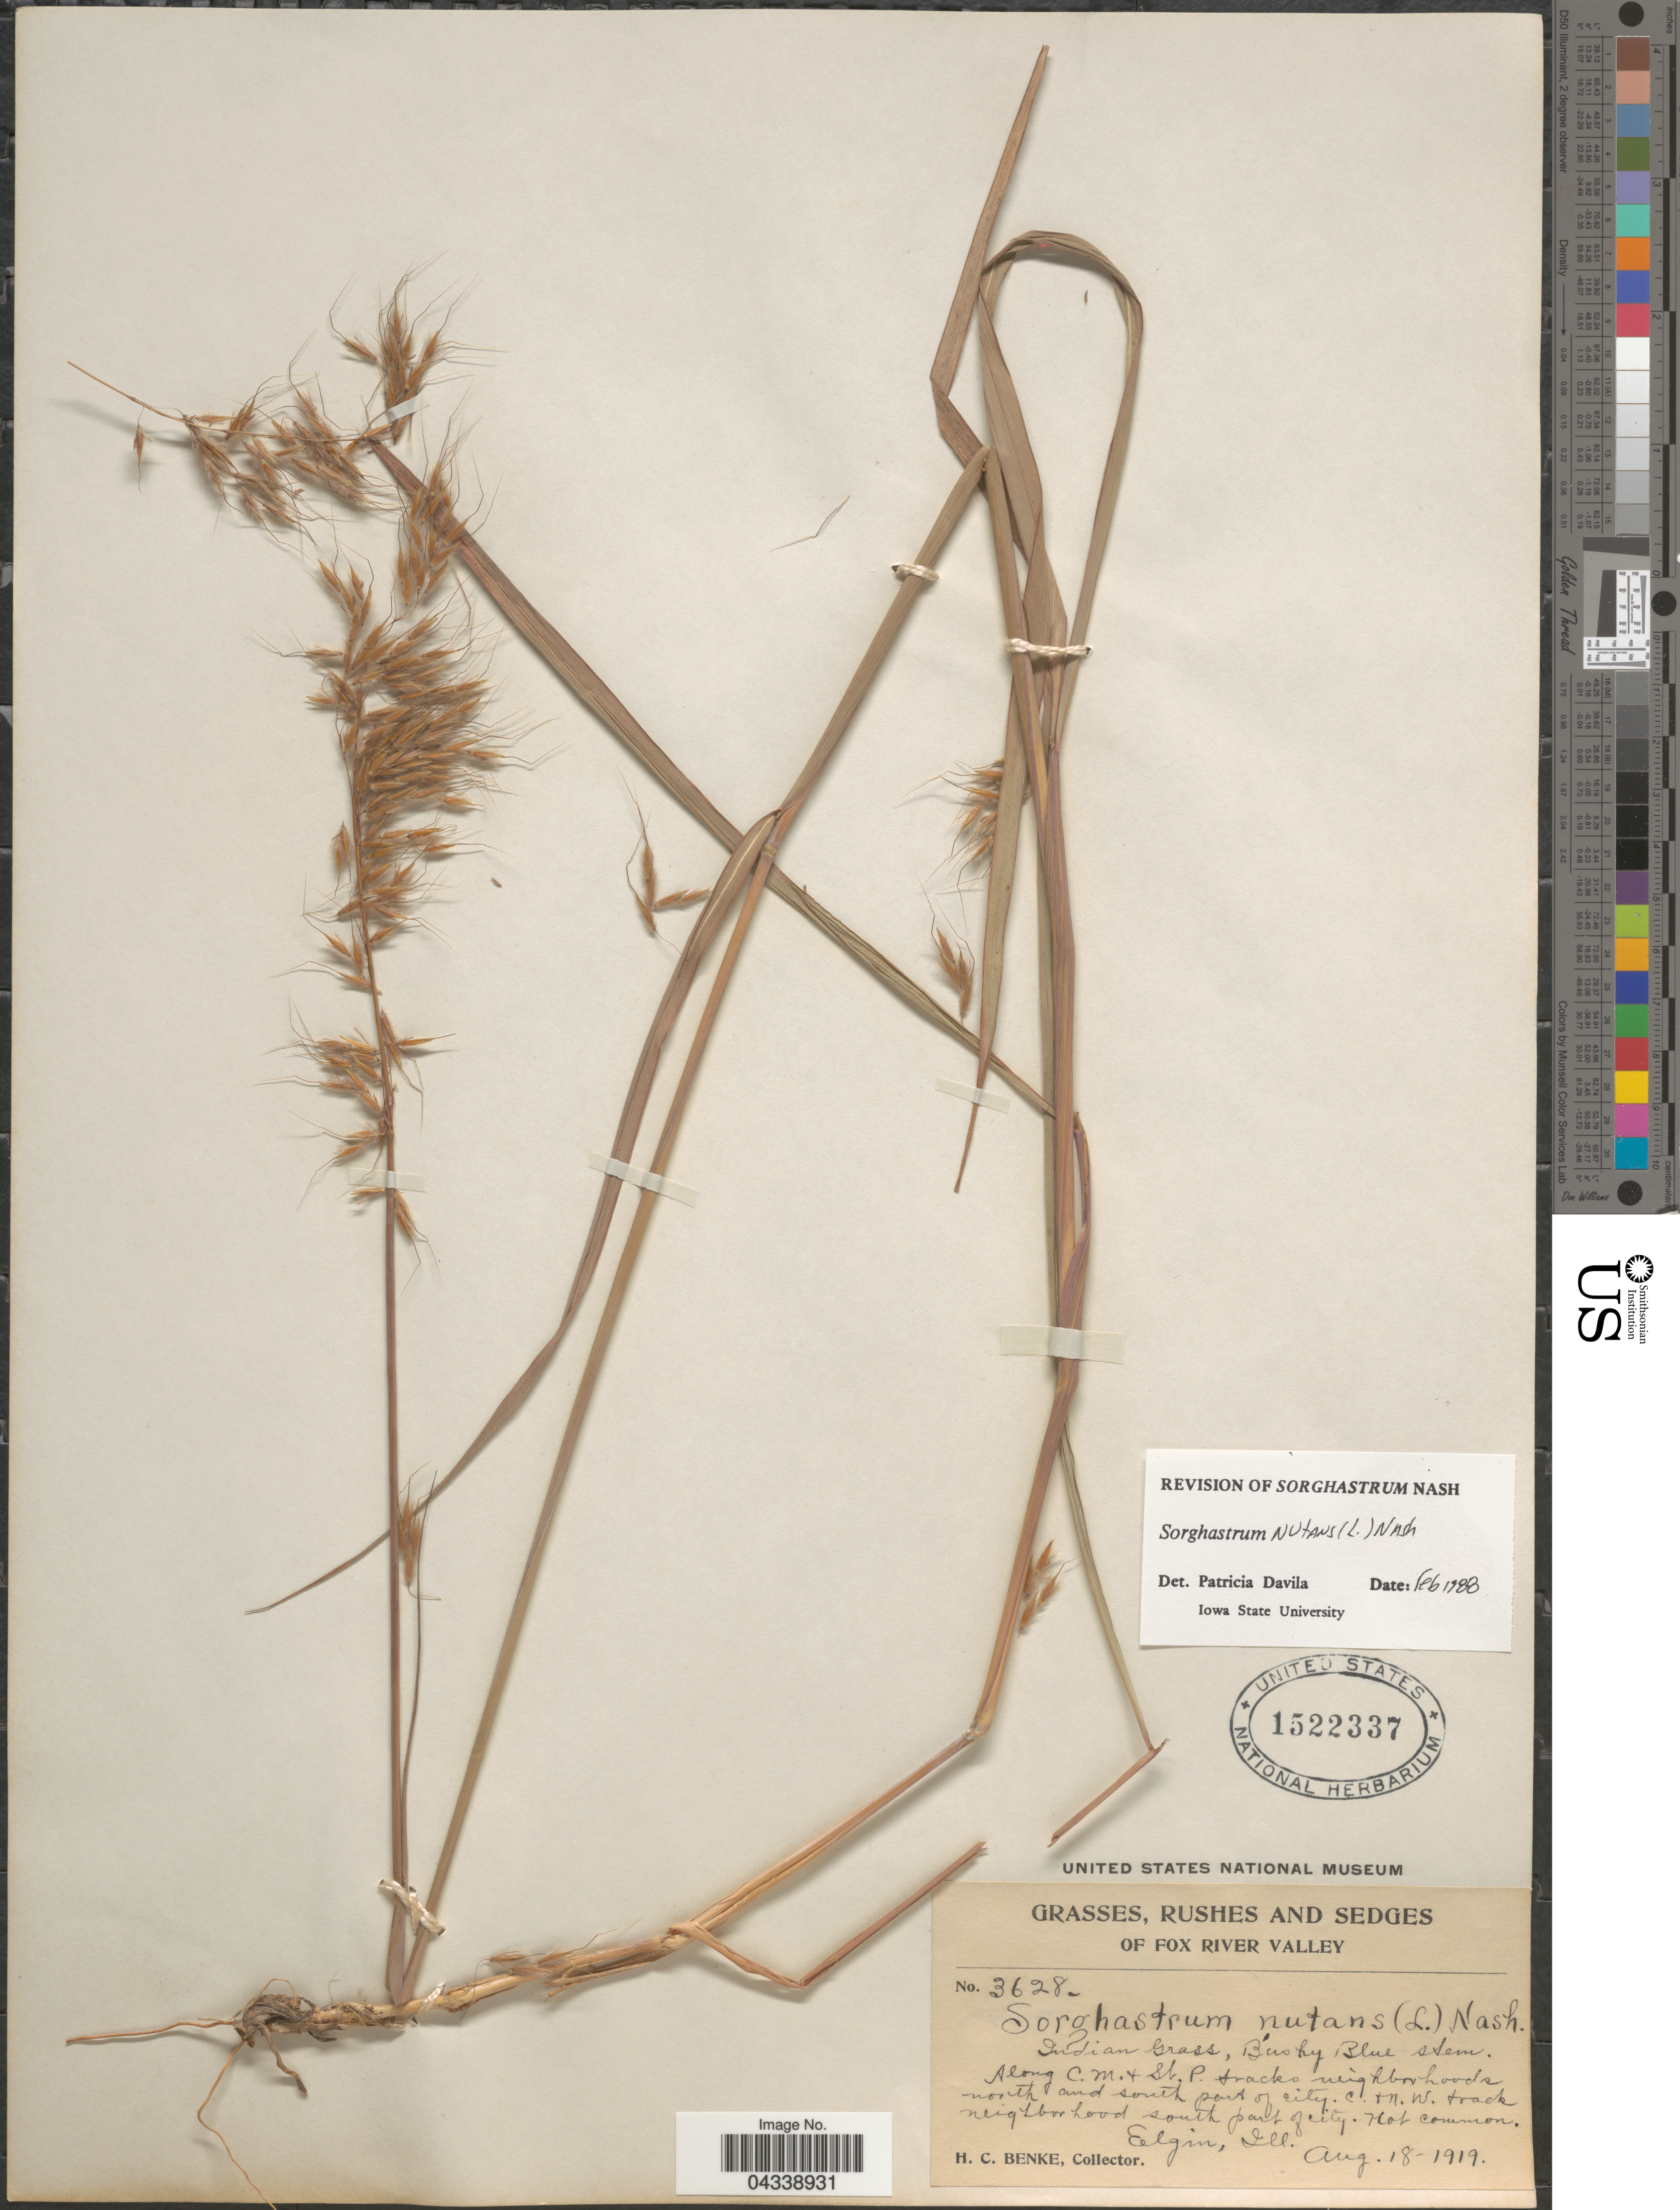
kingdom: Plantae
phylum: Tracheophyta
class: Liliopsida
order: Poales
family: Poaceae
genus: Sorghastrum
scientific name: Sorghastrum nutans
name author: (L.) Nash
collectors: H. Benke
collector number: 3628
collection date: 1919-08-18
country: United States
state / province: Illinois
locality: Fox River Valley. Along C.M. & St. P. tracks neighborhoods north and south part of city. C. & N.W. track neighborhood south part of city. Elgin.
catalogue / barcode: US 1522337